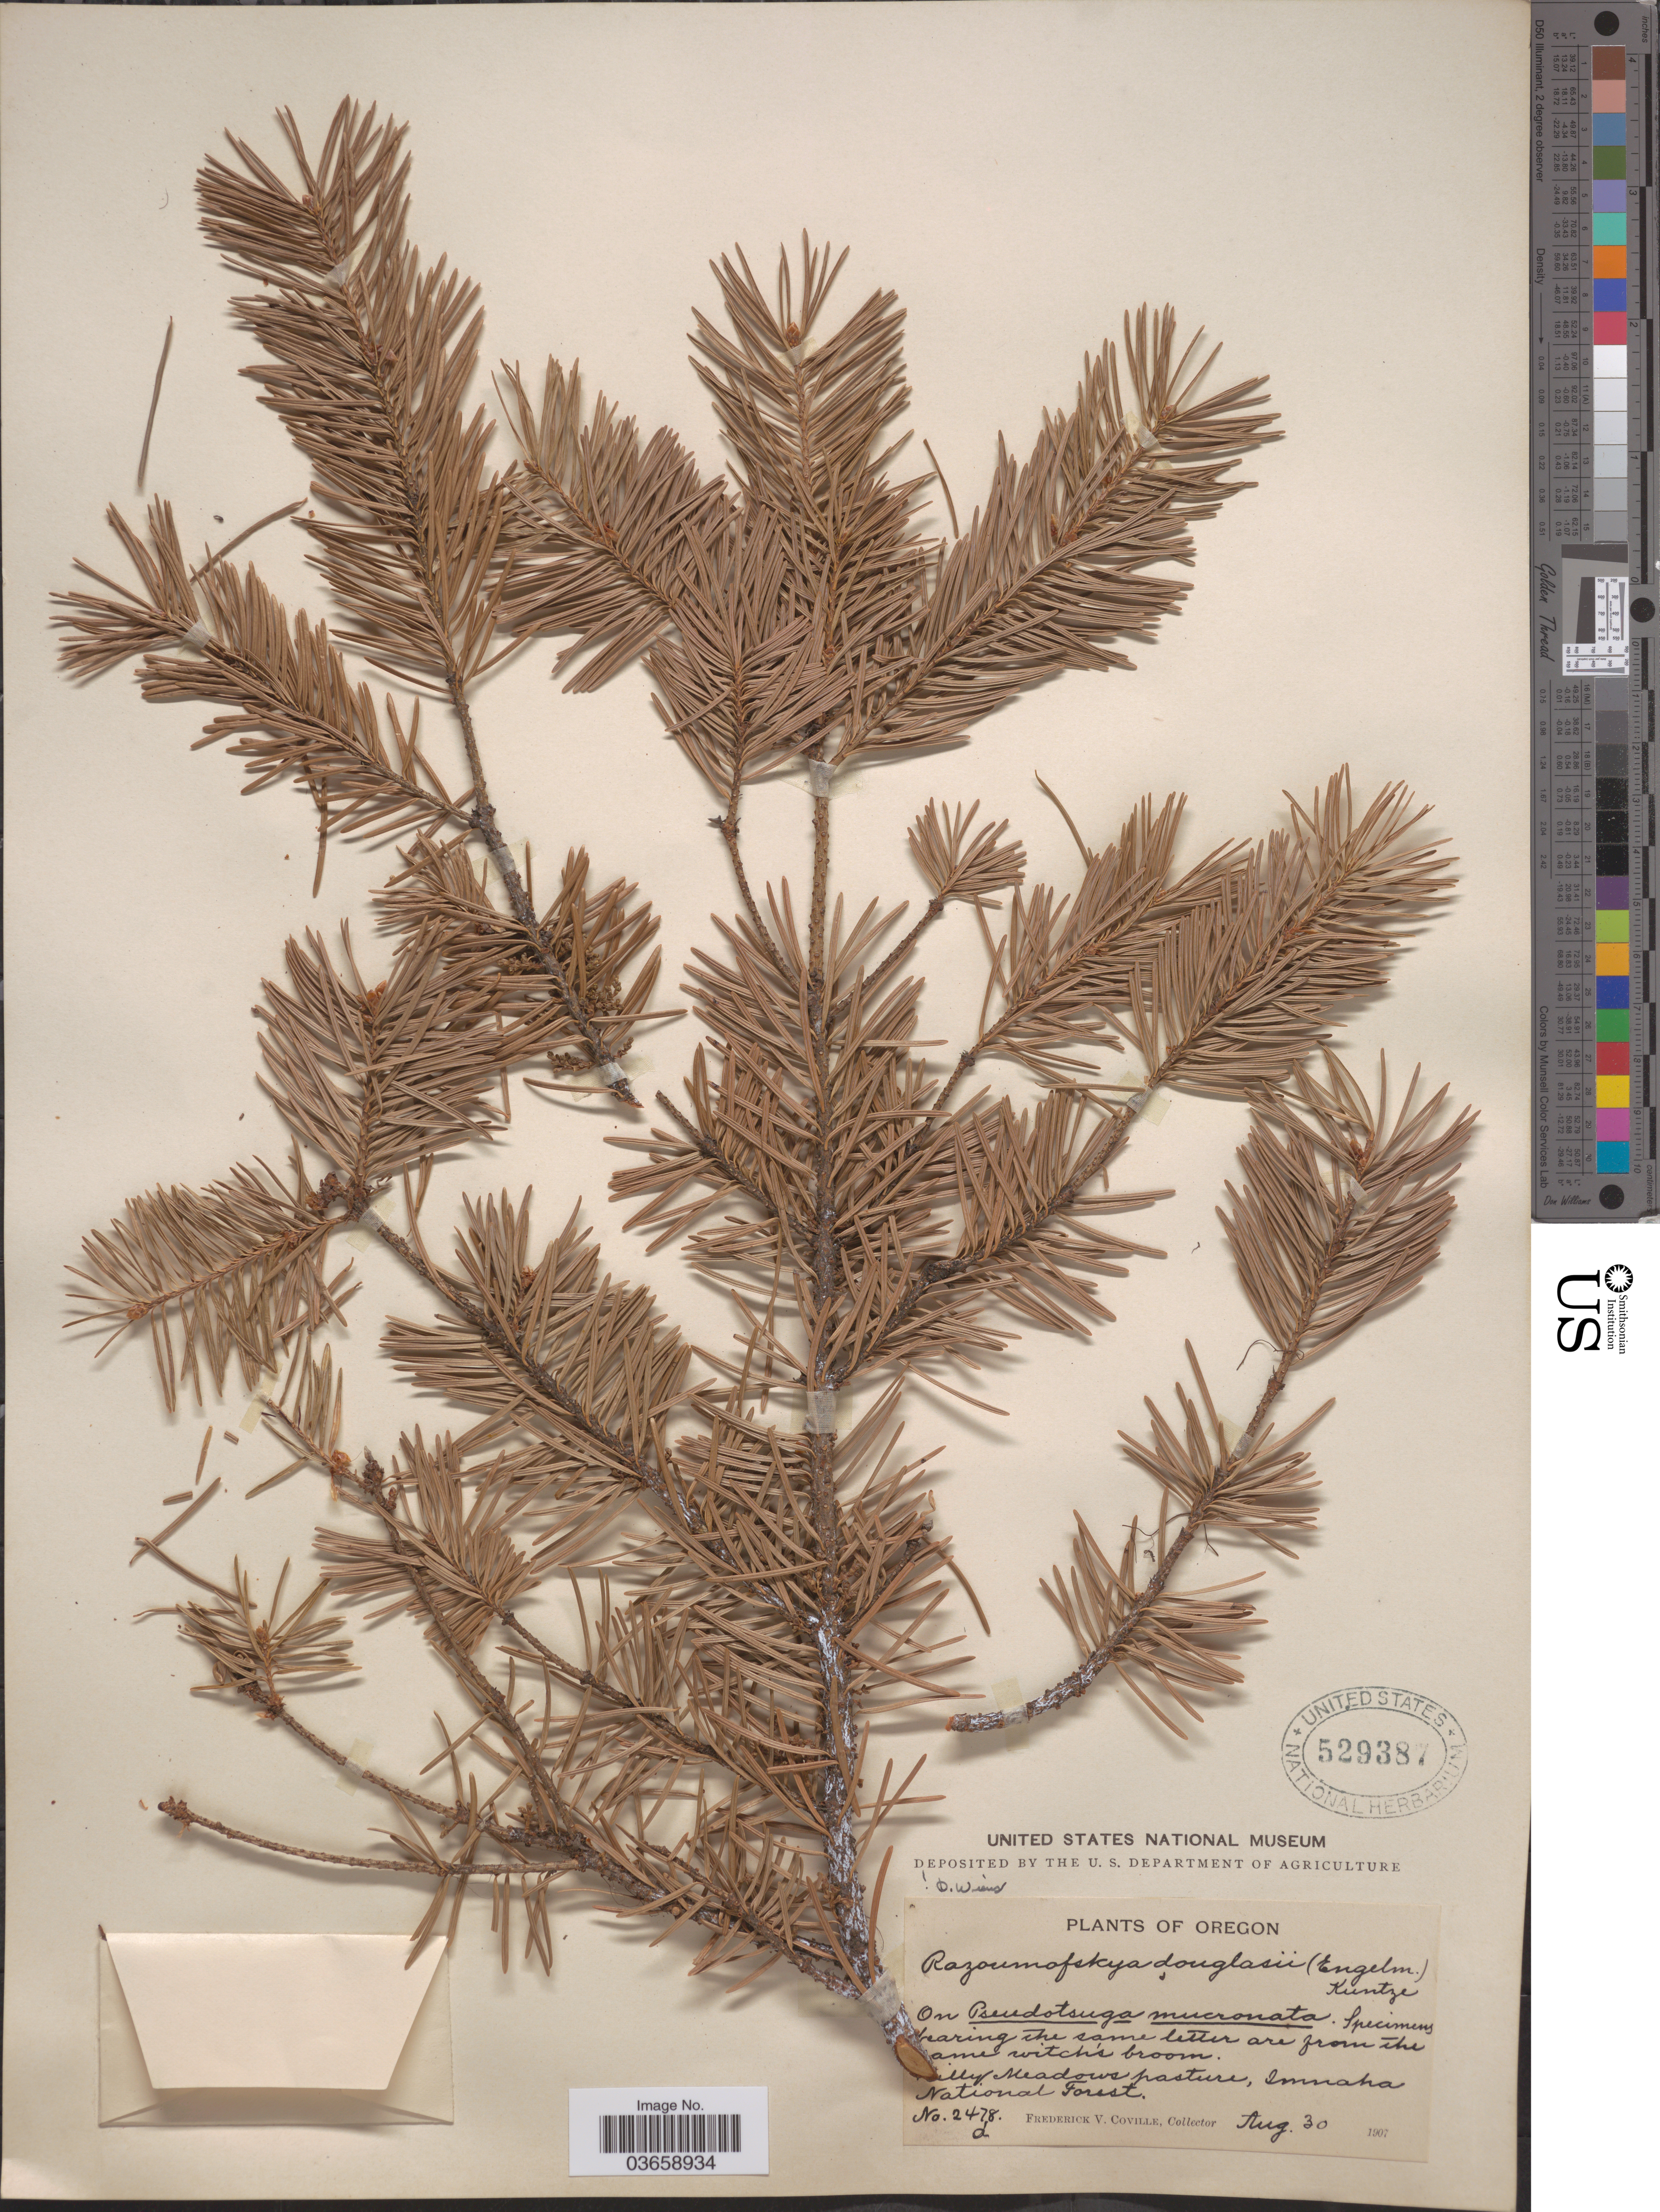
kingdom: Plantae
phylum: Tracheophyta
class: Magnoliopsida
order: Santalales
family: Viscaceae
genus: Arceuthobium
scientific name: Arceuthobium douglasii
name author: Engelm. in G.M. Wheeler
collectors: F. V. Coville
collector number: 2478d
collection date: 1907-08-30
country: United States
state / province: Oregon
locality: Billy Meadows pasture, Imnaha National Forest.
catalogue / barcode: US 529387